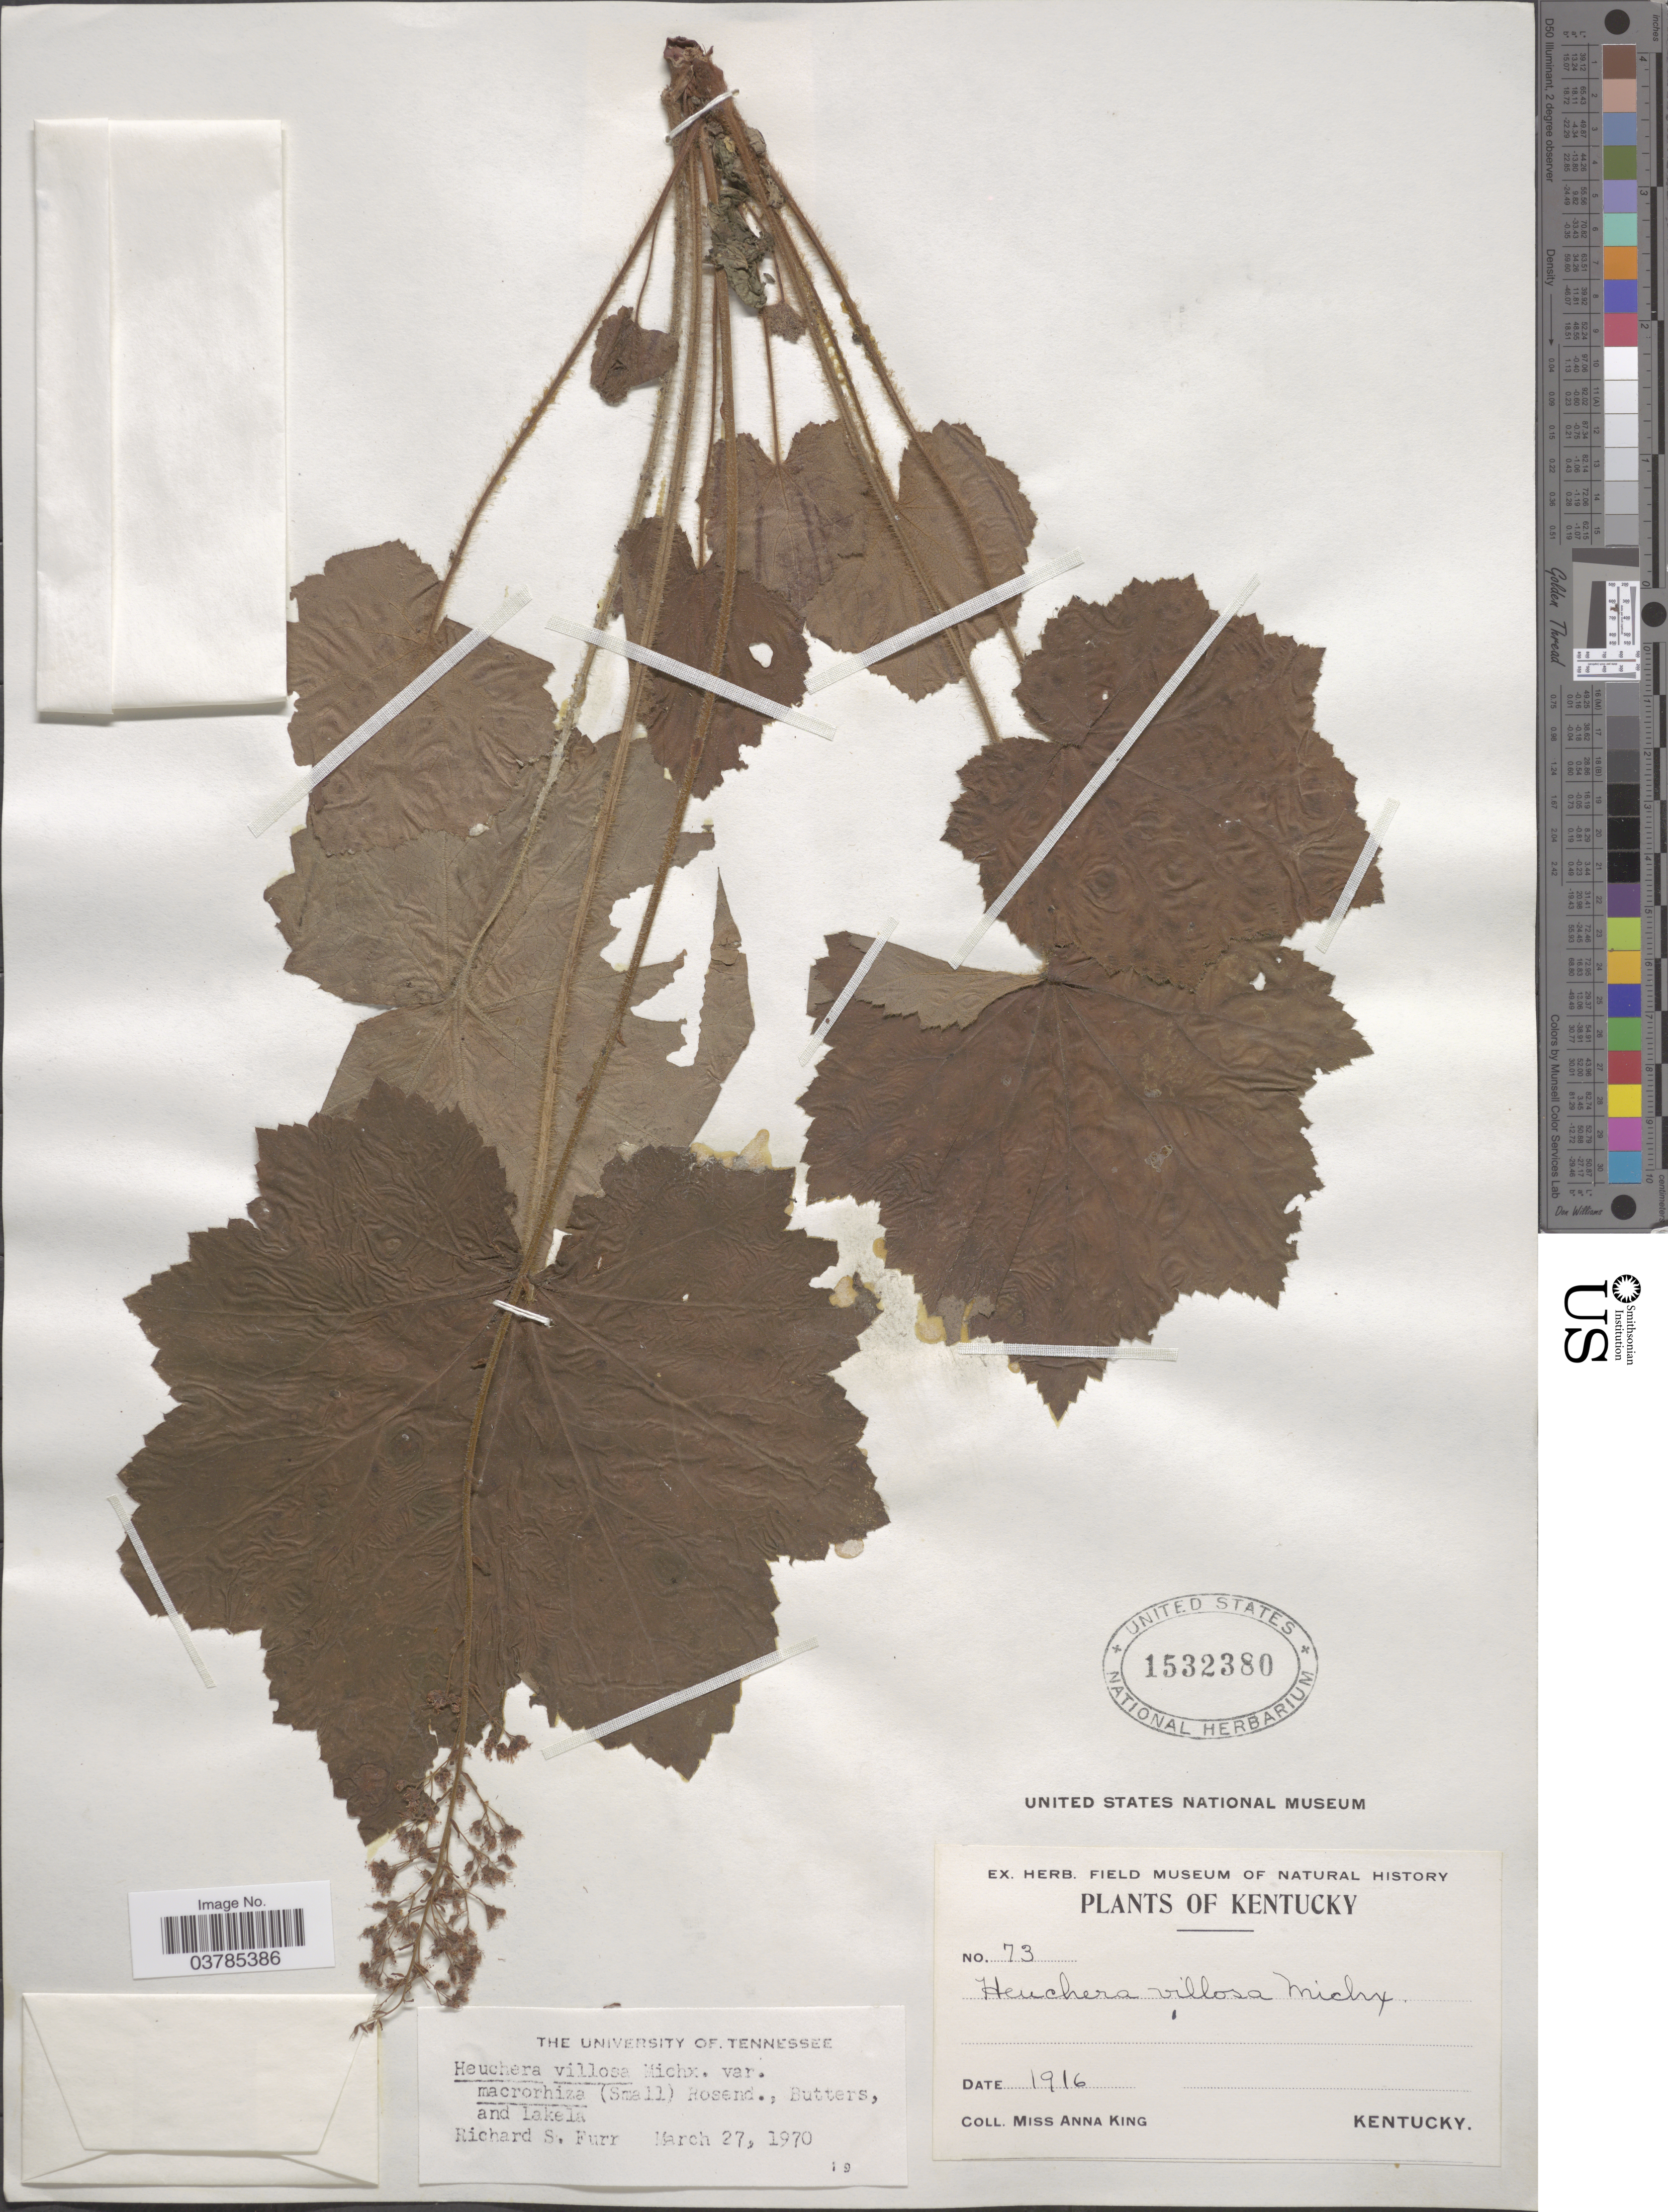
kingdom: Plantae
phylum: Tracheophyta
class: Magnoliopsida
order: Saxifragales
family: Saxifragaceae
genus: Heuchera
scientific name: Heuchera villosa var. macrorhiza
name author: (Small) Rosend. et al.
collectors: A. King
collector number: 73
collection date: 1916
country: United States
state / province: Kentucky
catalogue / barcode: US 1532380